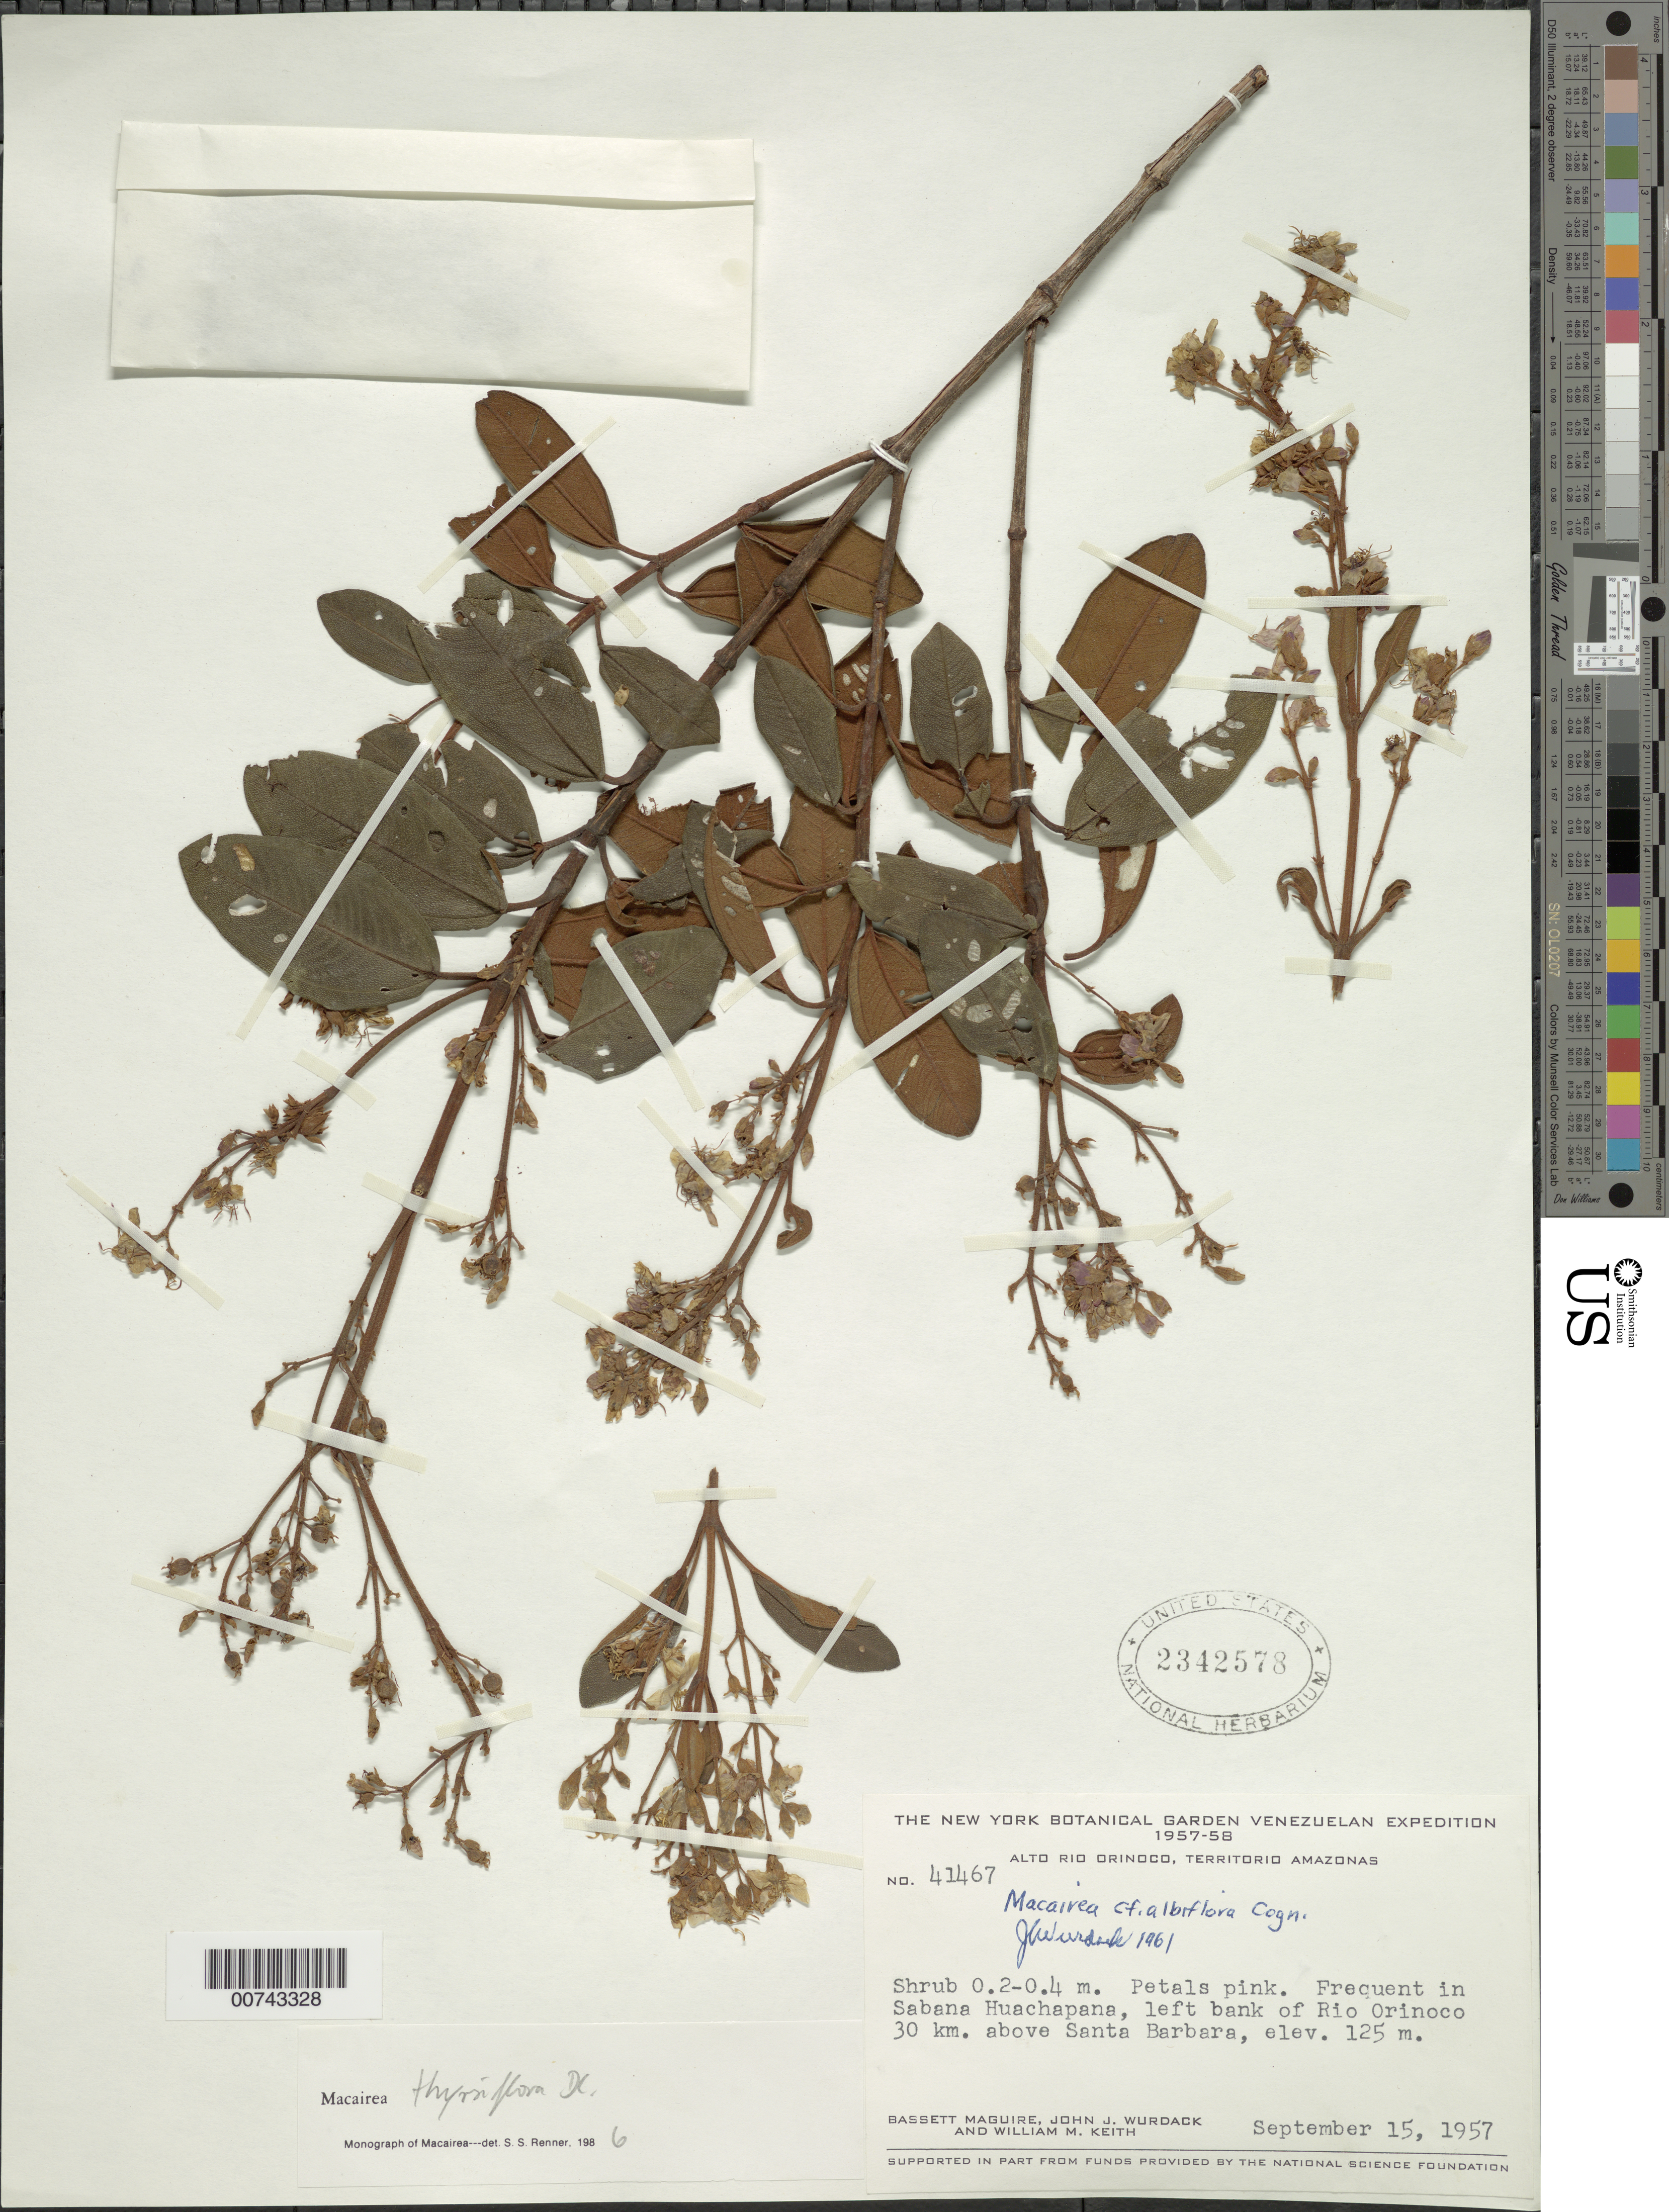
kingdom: Plantae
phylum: Tracheophyta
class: Magnoliopsida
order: Myrtales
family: Melastomataceae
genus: Macairea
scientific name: Macairea thyrsiflora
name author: DC.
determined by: Nunes da Silva, Diego, (RB), Jardim Botanico do Rio de Janeiro - Herbario (BRAZIL)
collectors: B. Maguire, J. J. Wurdack & W. Keith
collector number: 41467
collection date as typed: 15-Sep-57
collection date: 1957-09-15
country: Venezuela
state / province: Amazonas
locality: Río Orinoco, 30 km above Santa Barbara, Sabana Huachapana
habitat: Savanna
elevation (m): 130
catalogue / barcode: US 2342578